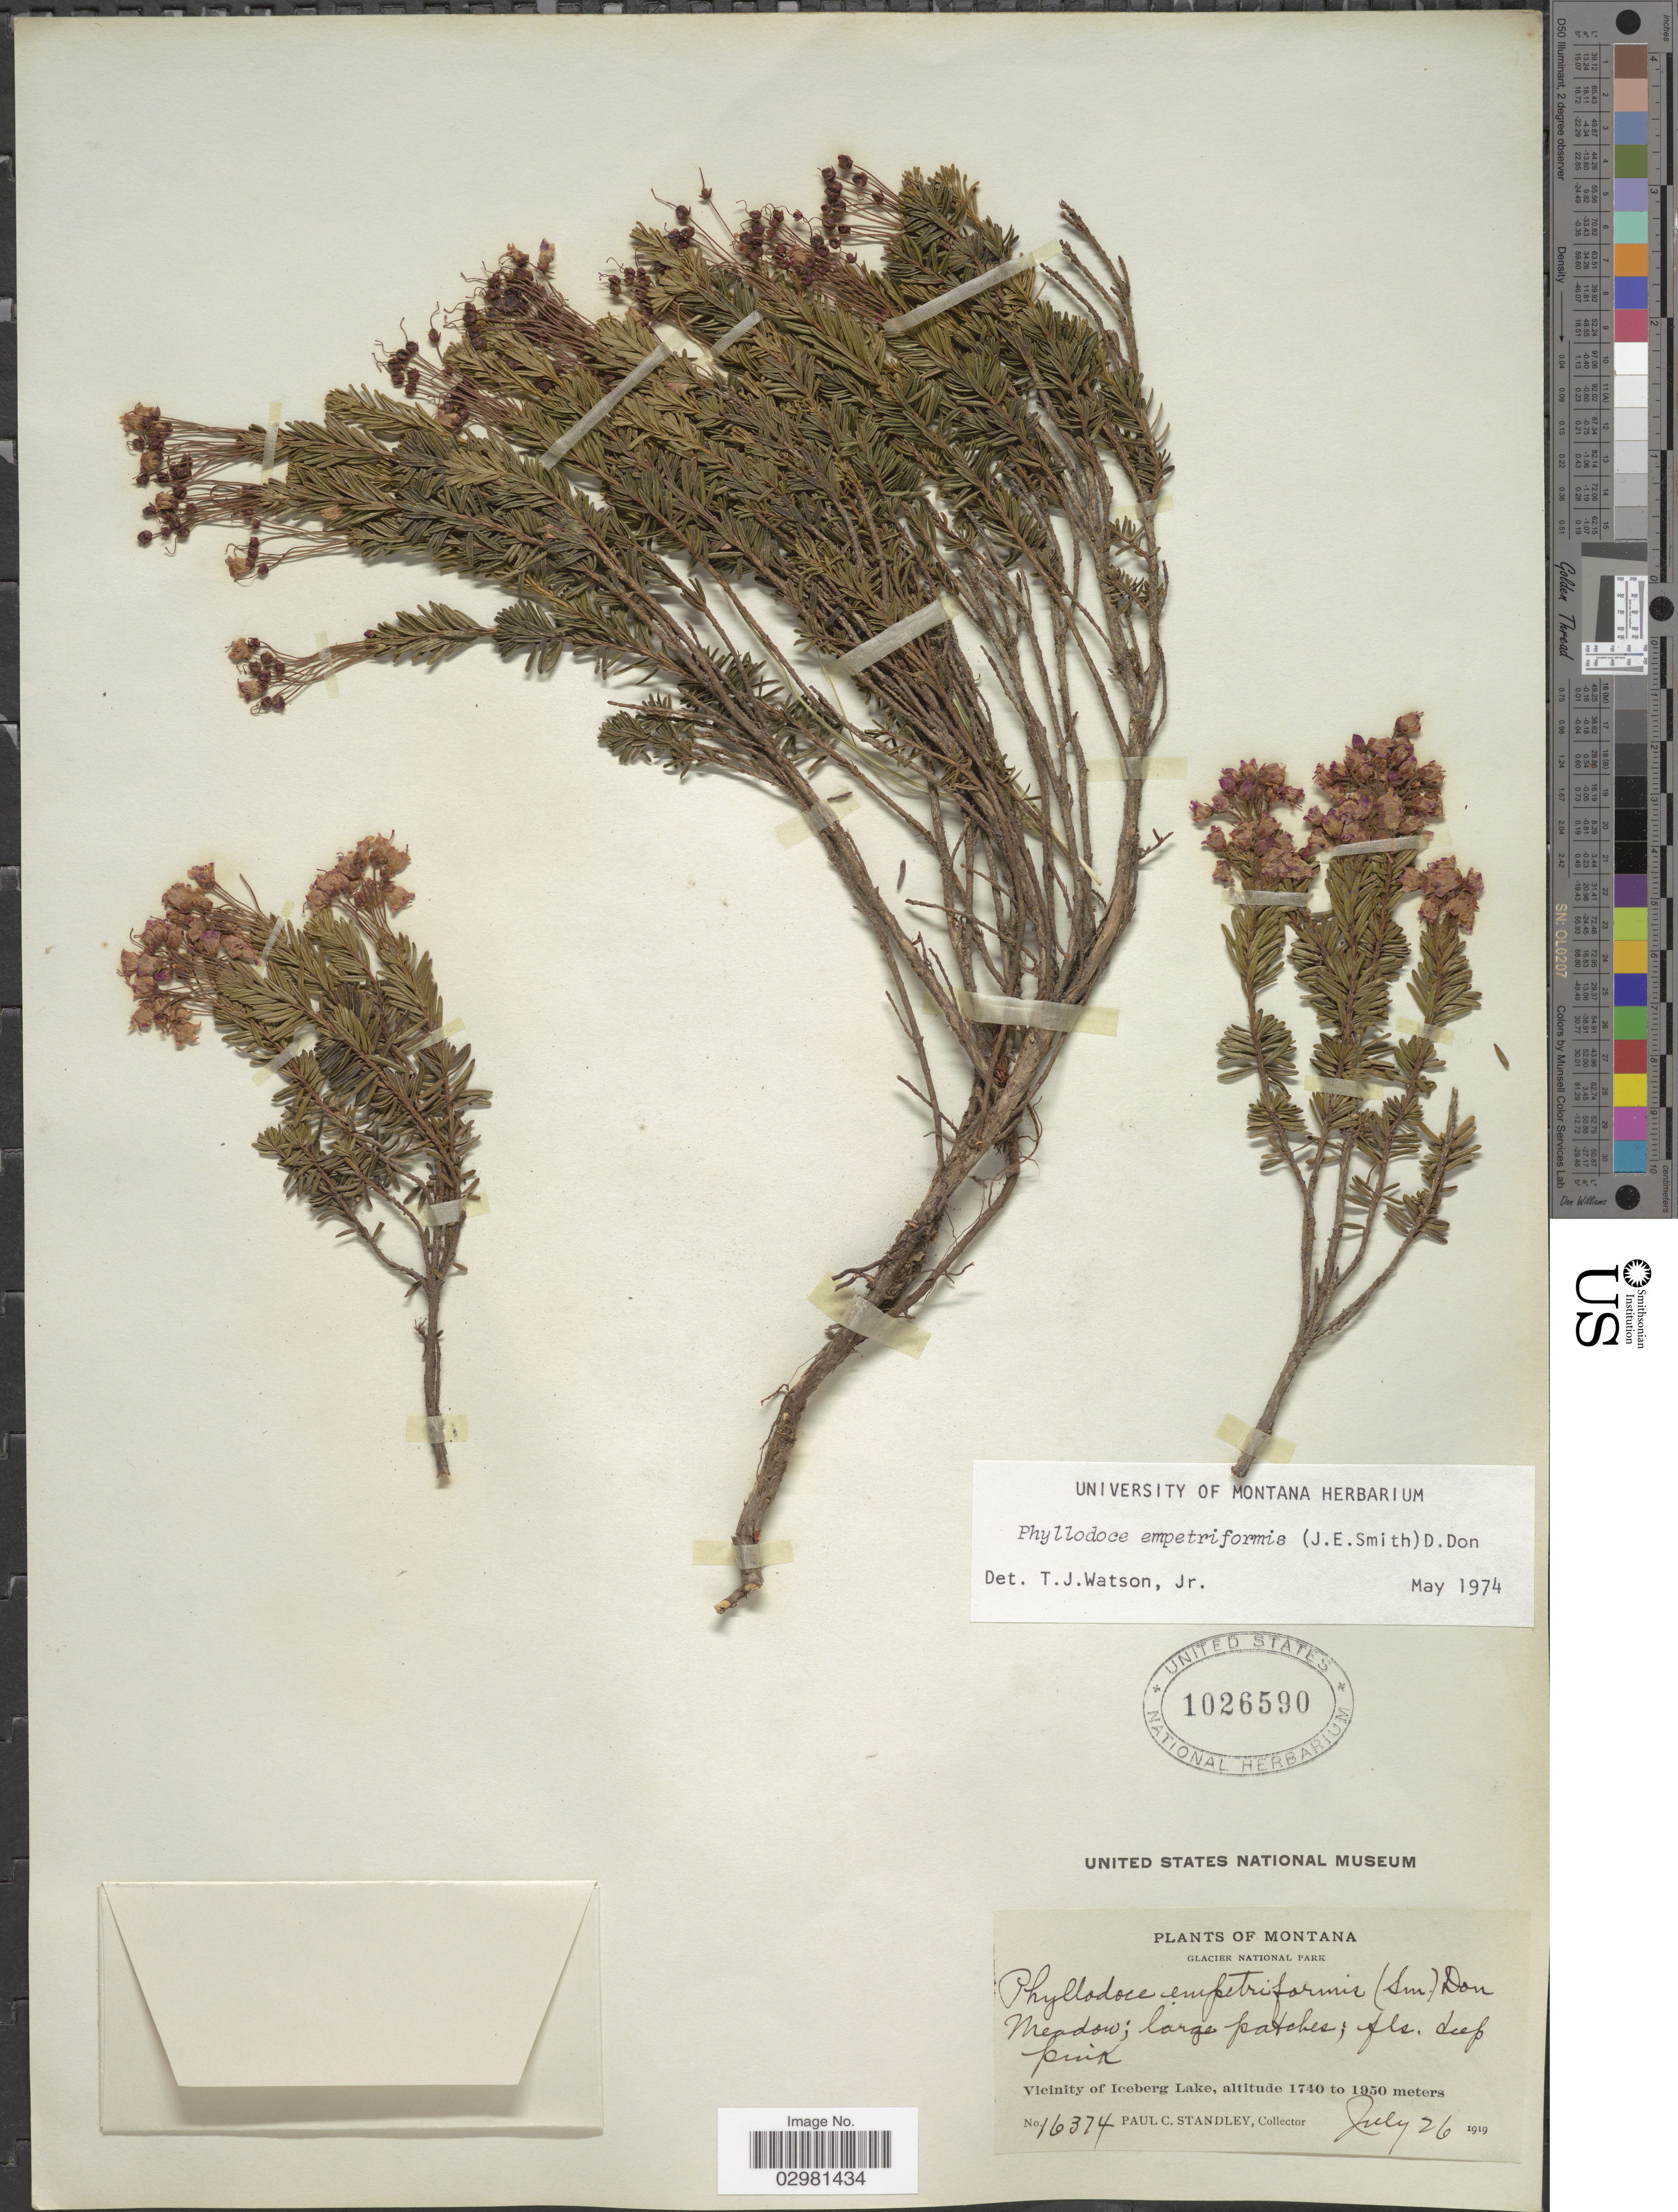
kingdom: Plantae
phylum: Tracheophyta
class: Magnoliopsida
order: Ericales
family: Ericaceae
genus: Phyllodoce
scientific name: Phyllodoce empetiformis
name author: (Small) D. Don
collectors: P. C. Standley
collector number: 16374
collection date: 1919-07-26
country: United States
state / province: Montana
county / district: Glacier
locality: Glacier National Park, Vicinity of Iceberg Lake.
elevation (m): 1740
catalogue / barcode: US 1026590